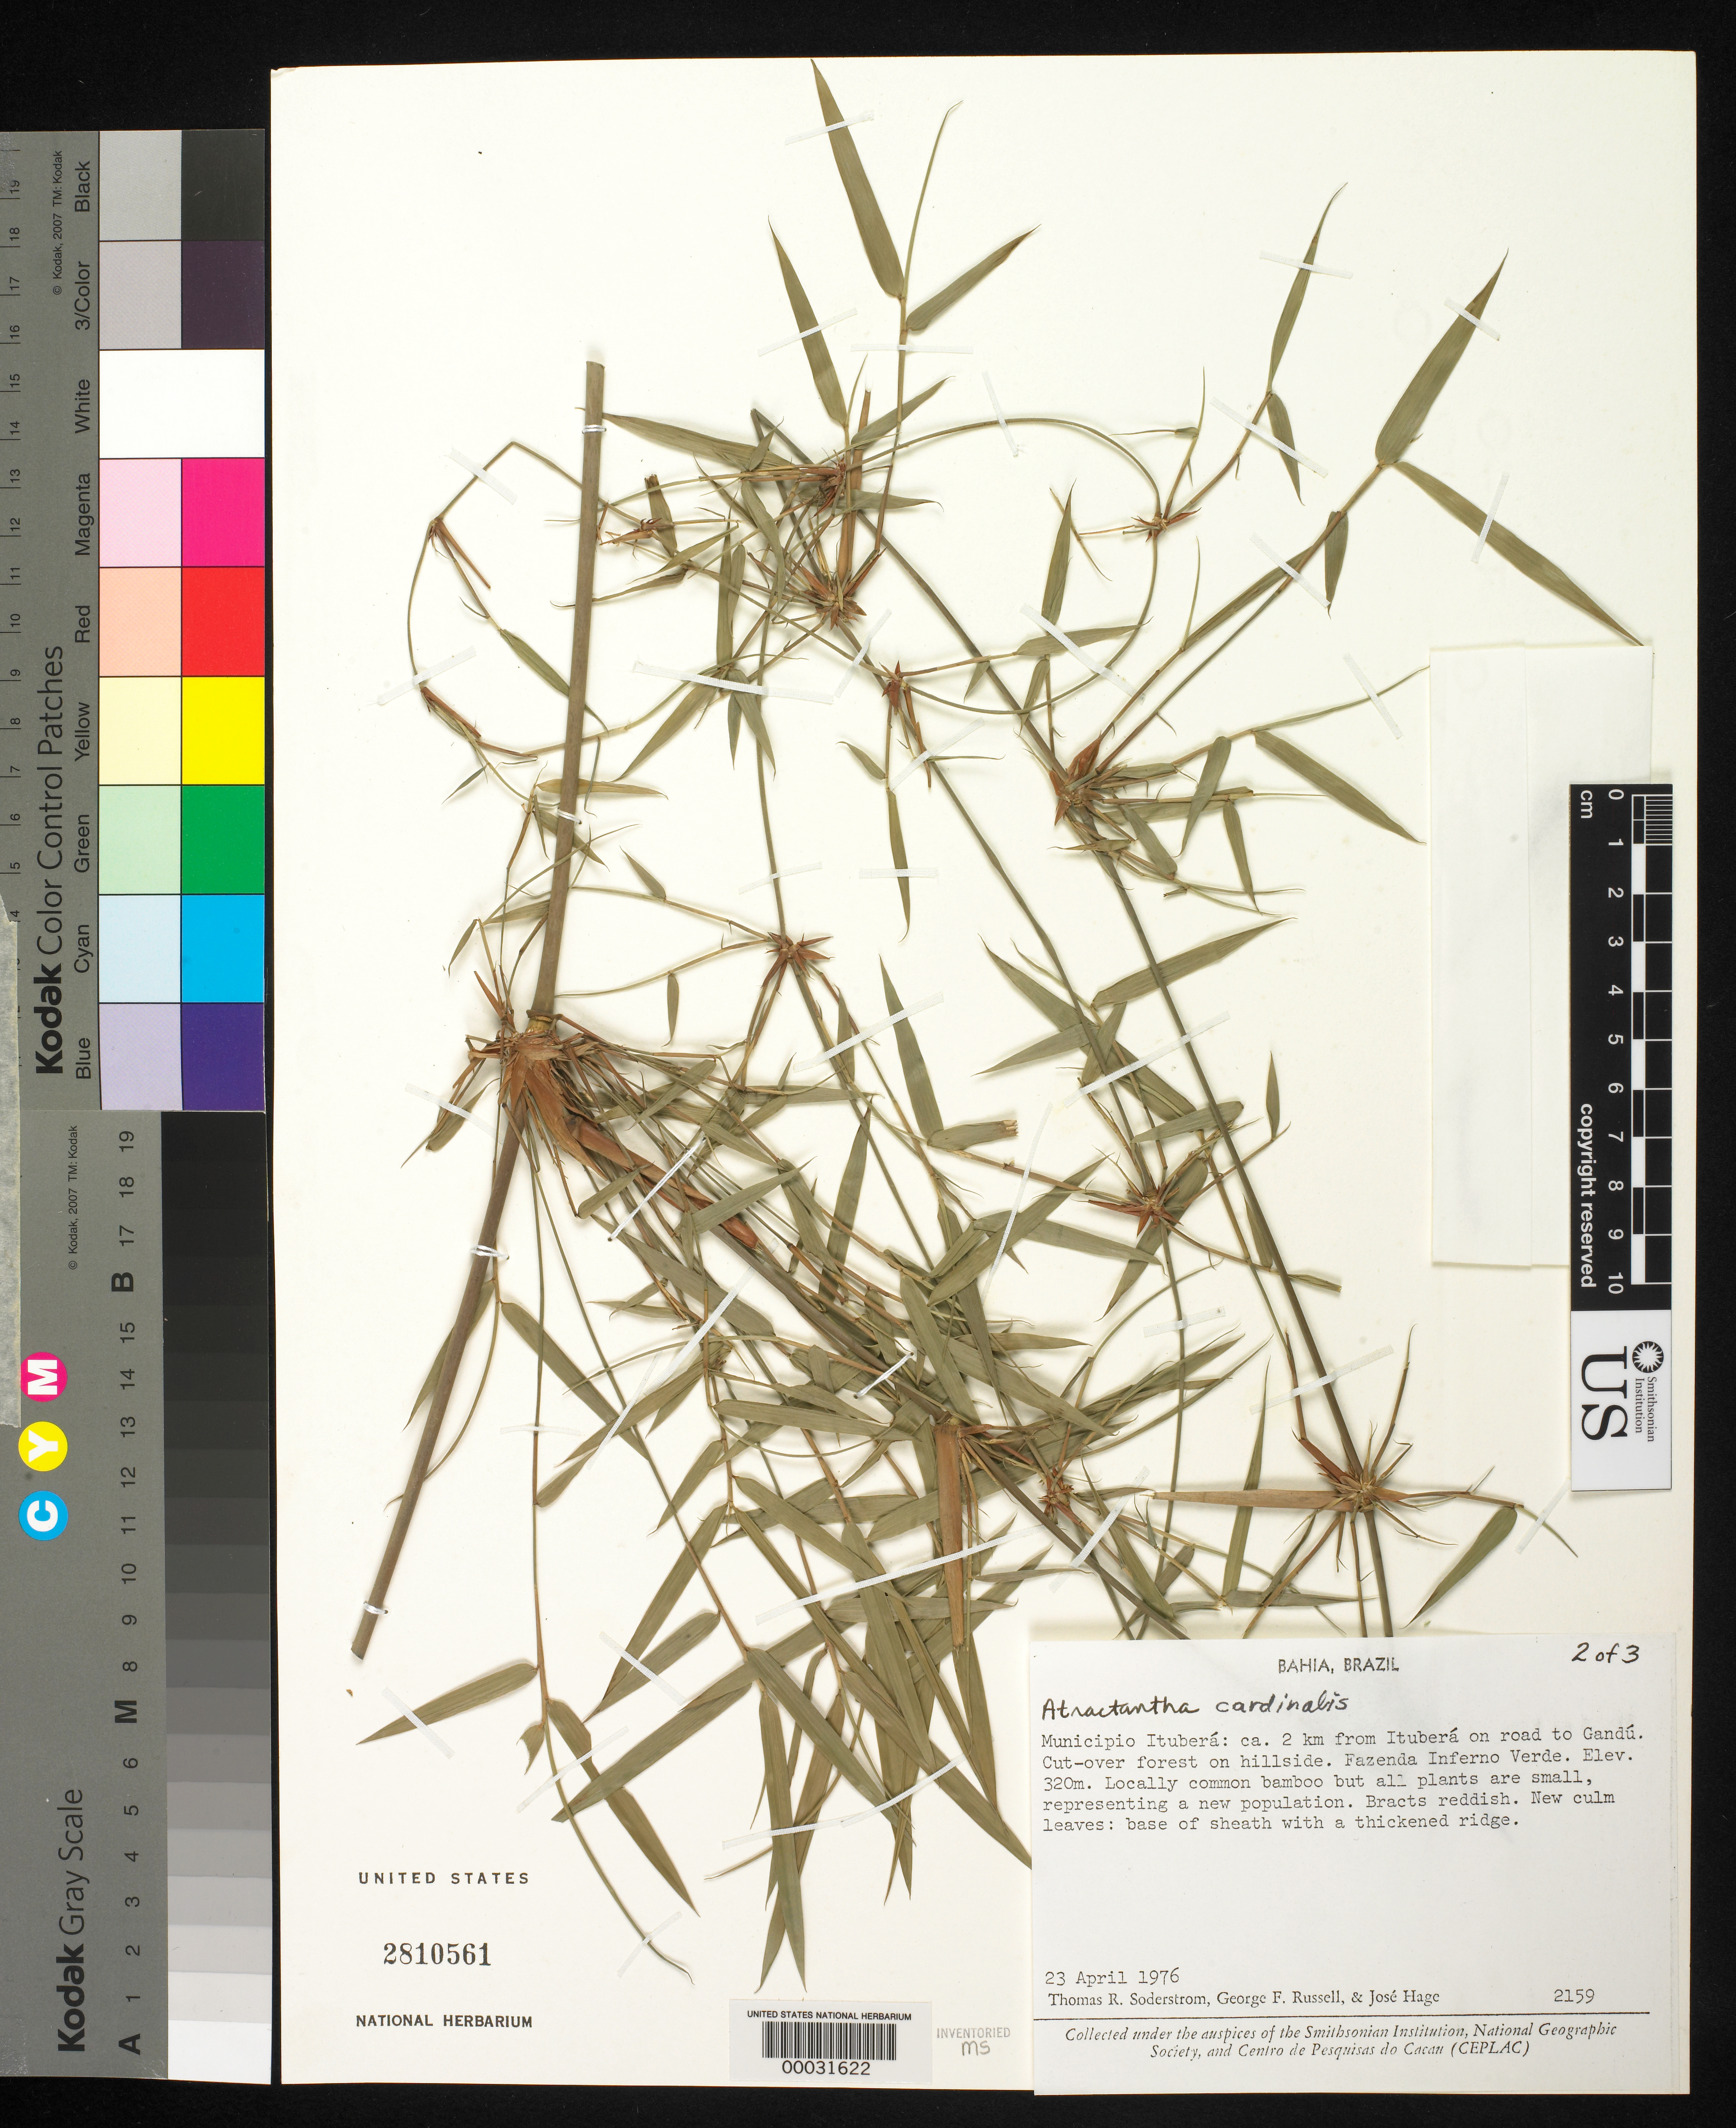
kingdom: Plantae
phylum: Tracheophyta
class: Liliopsida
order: Poales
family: Poaceae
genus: Atractantha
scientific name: Atractantha cardinalis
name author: Judz.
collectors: T. R. Soderstrom, G. Russell & J. Hage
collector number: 2159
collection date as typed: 23 Apr 1976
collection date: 1976-04-23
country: Brazil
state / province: Bahia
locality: Itubera, gandu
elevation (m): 320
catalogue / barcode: US 2810561